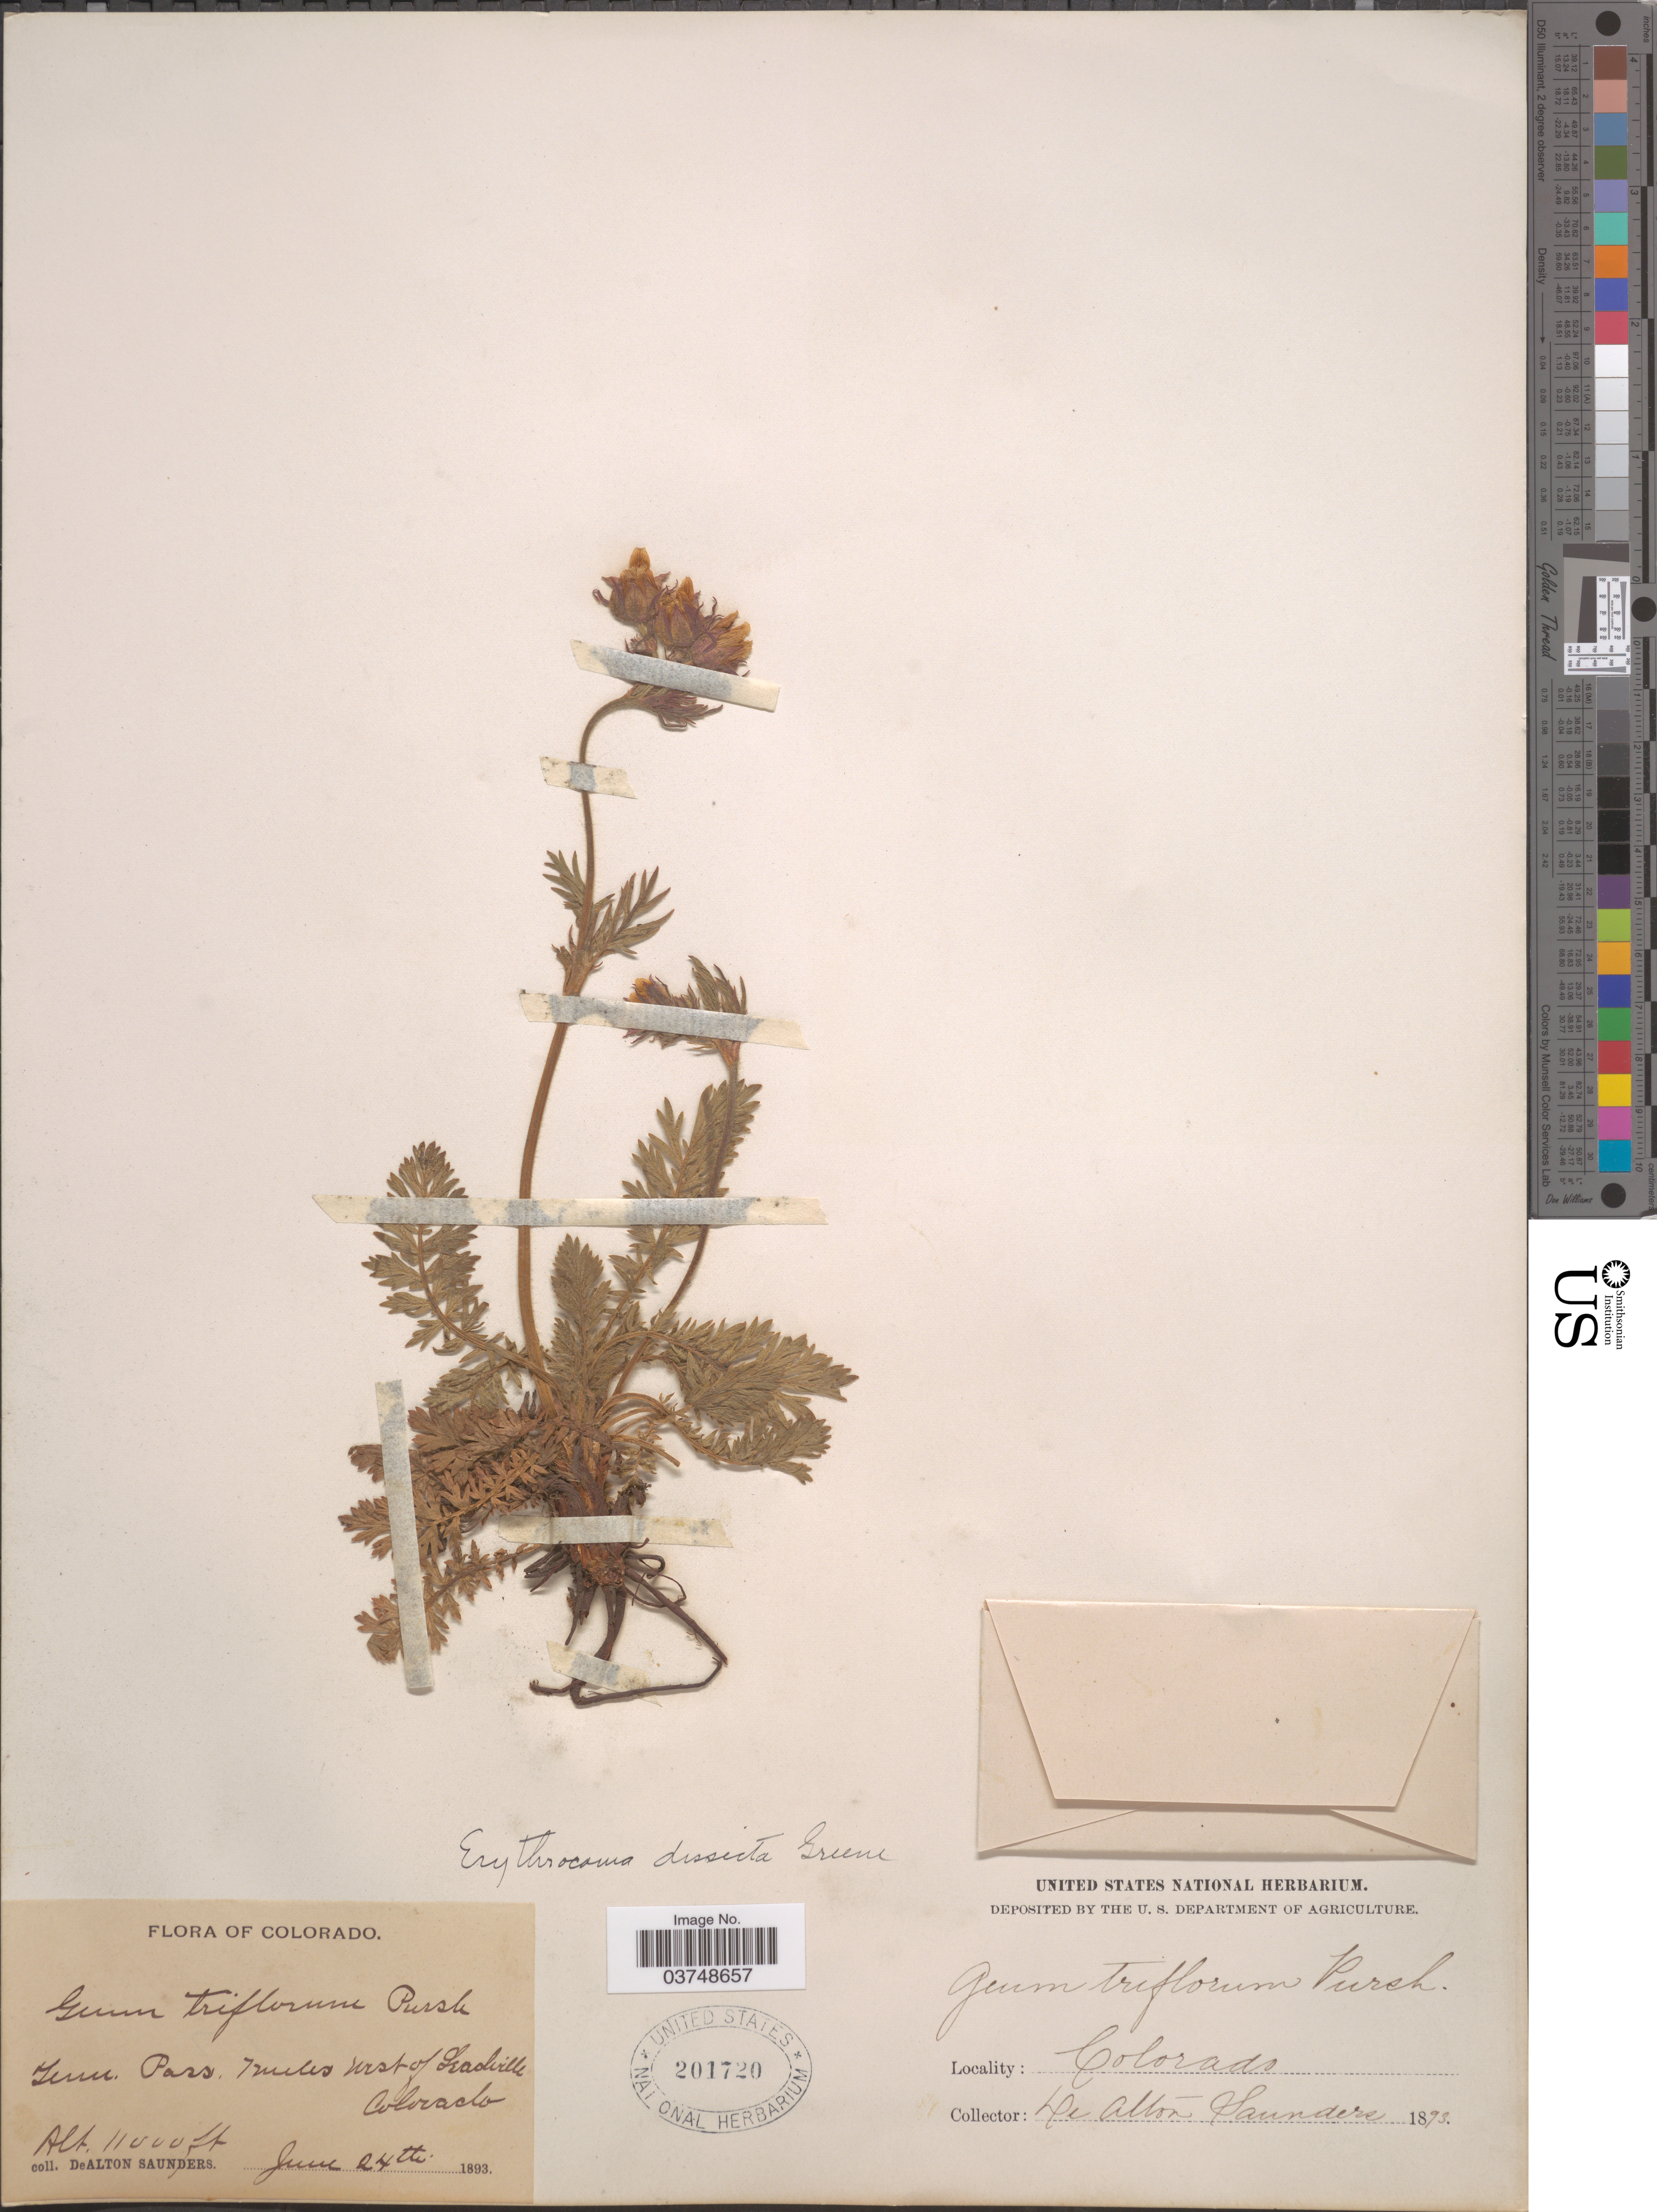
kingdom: Plantae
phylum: Tracheophyta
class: Magnoliopsida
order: Rosales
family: Rosaceae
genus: Geum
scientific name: Geum triflorum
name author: Pursh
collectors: D. A. Saunders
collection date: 1893-06-24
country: United States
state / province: Colorado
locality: Tenn Pass, 7 miles west of Leadville.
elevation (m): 3353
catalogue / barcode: US 201720